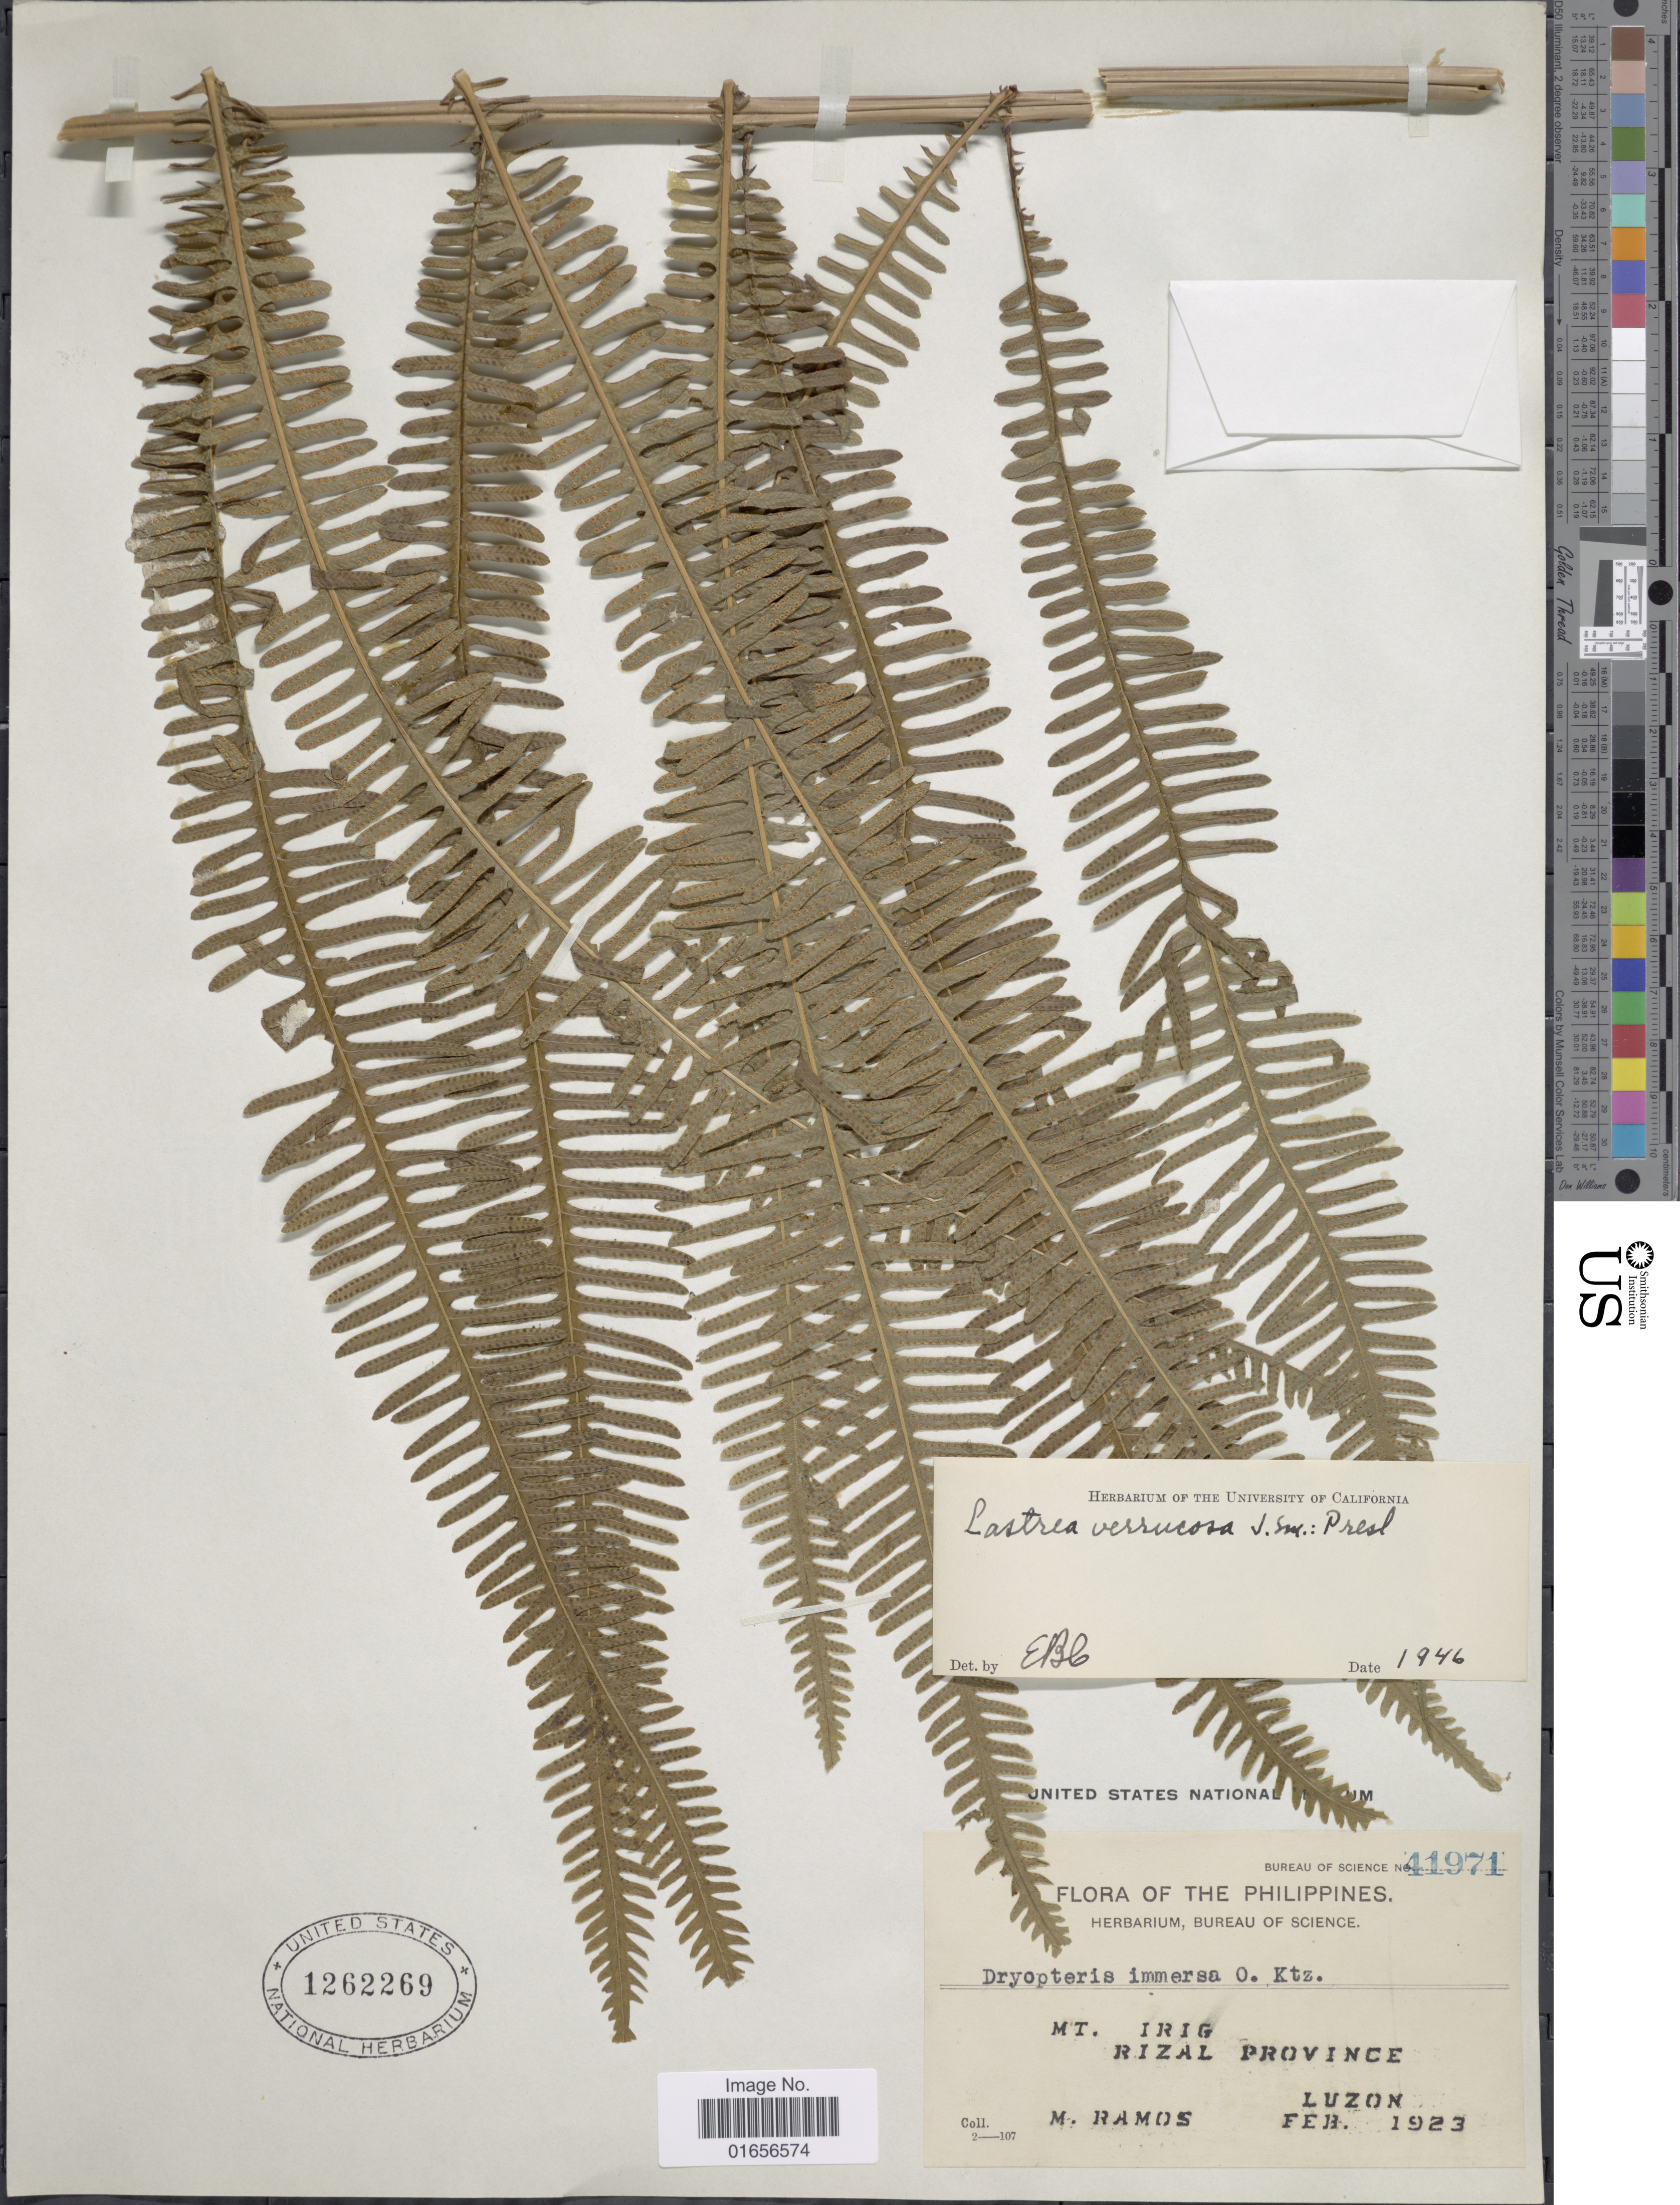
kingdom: Plantae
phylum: Tracheophyta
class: Polypodiopsida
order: Polypodiales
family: Thelypteridaceae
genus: Amphineuron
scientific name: Amphineuron immersum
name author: (Blume) Holttum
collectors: M. Ramos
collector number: Bureau of Science 41971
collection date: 1923-02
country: Philippines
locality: The Philippines, Mt. Irig, Rizal Province, Luzon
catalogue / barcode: US 1262269